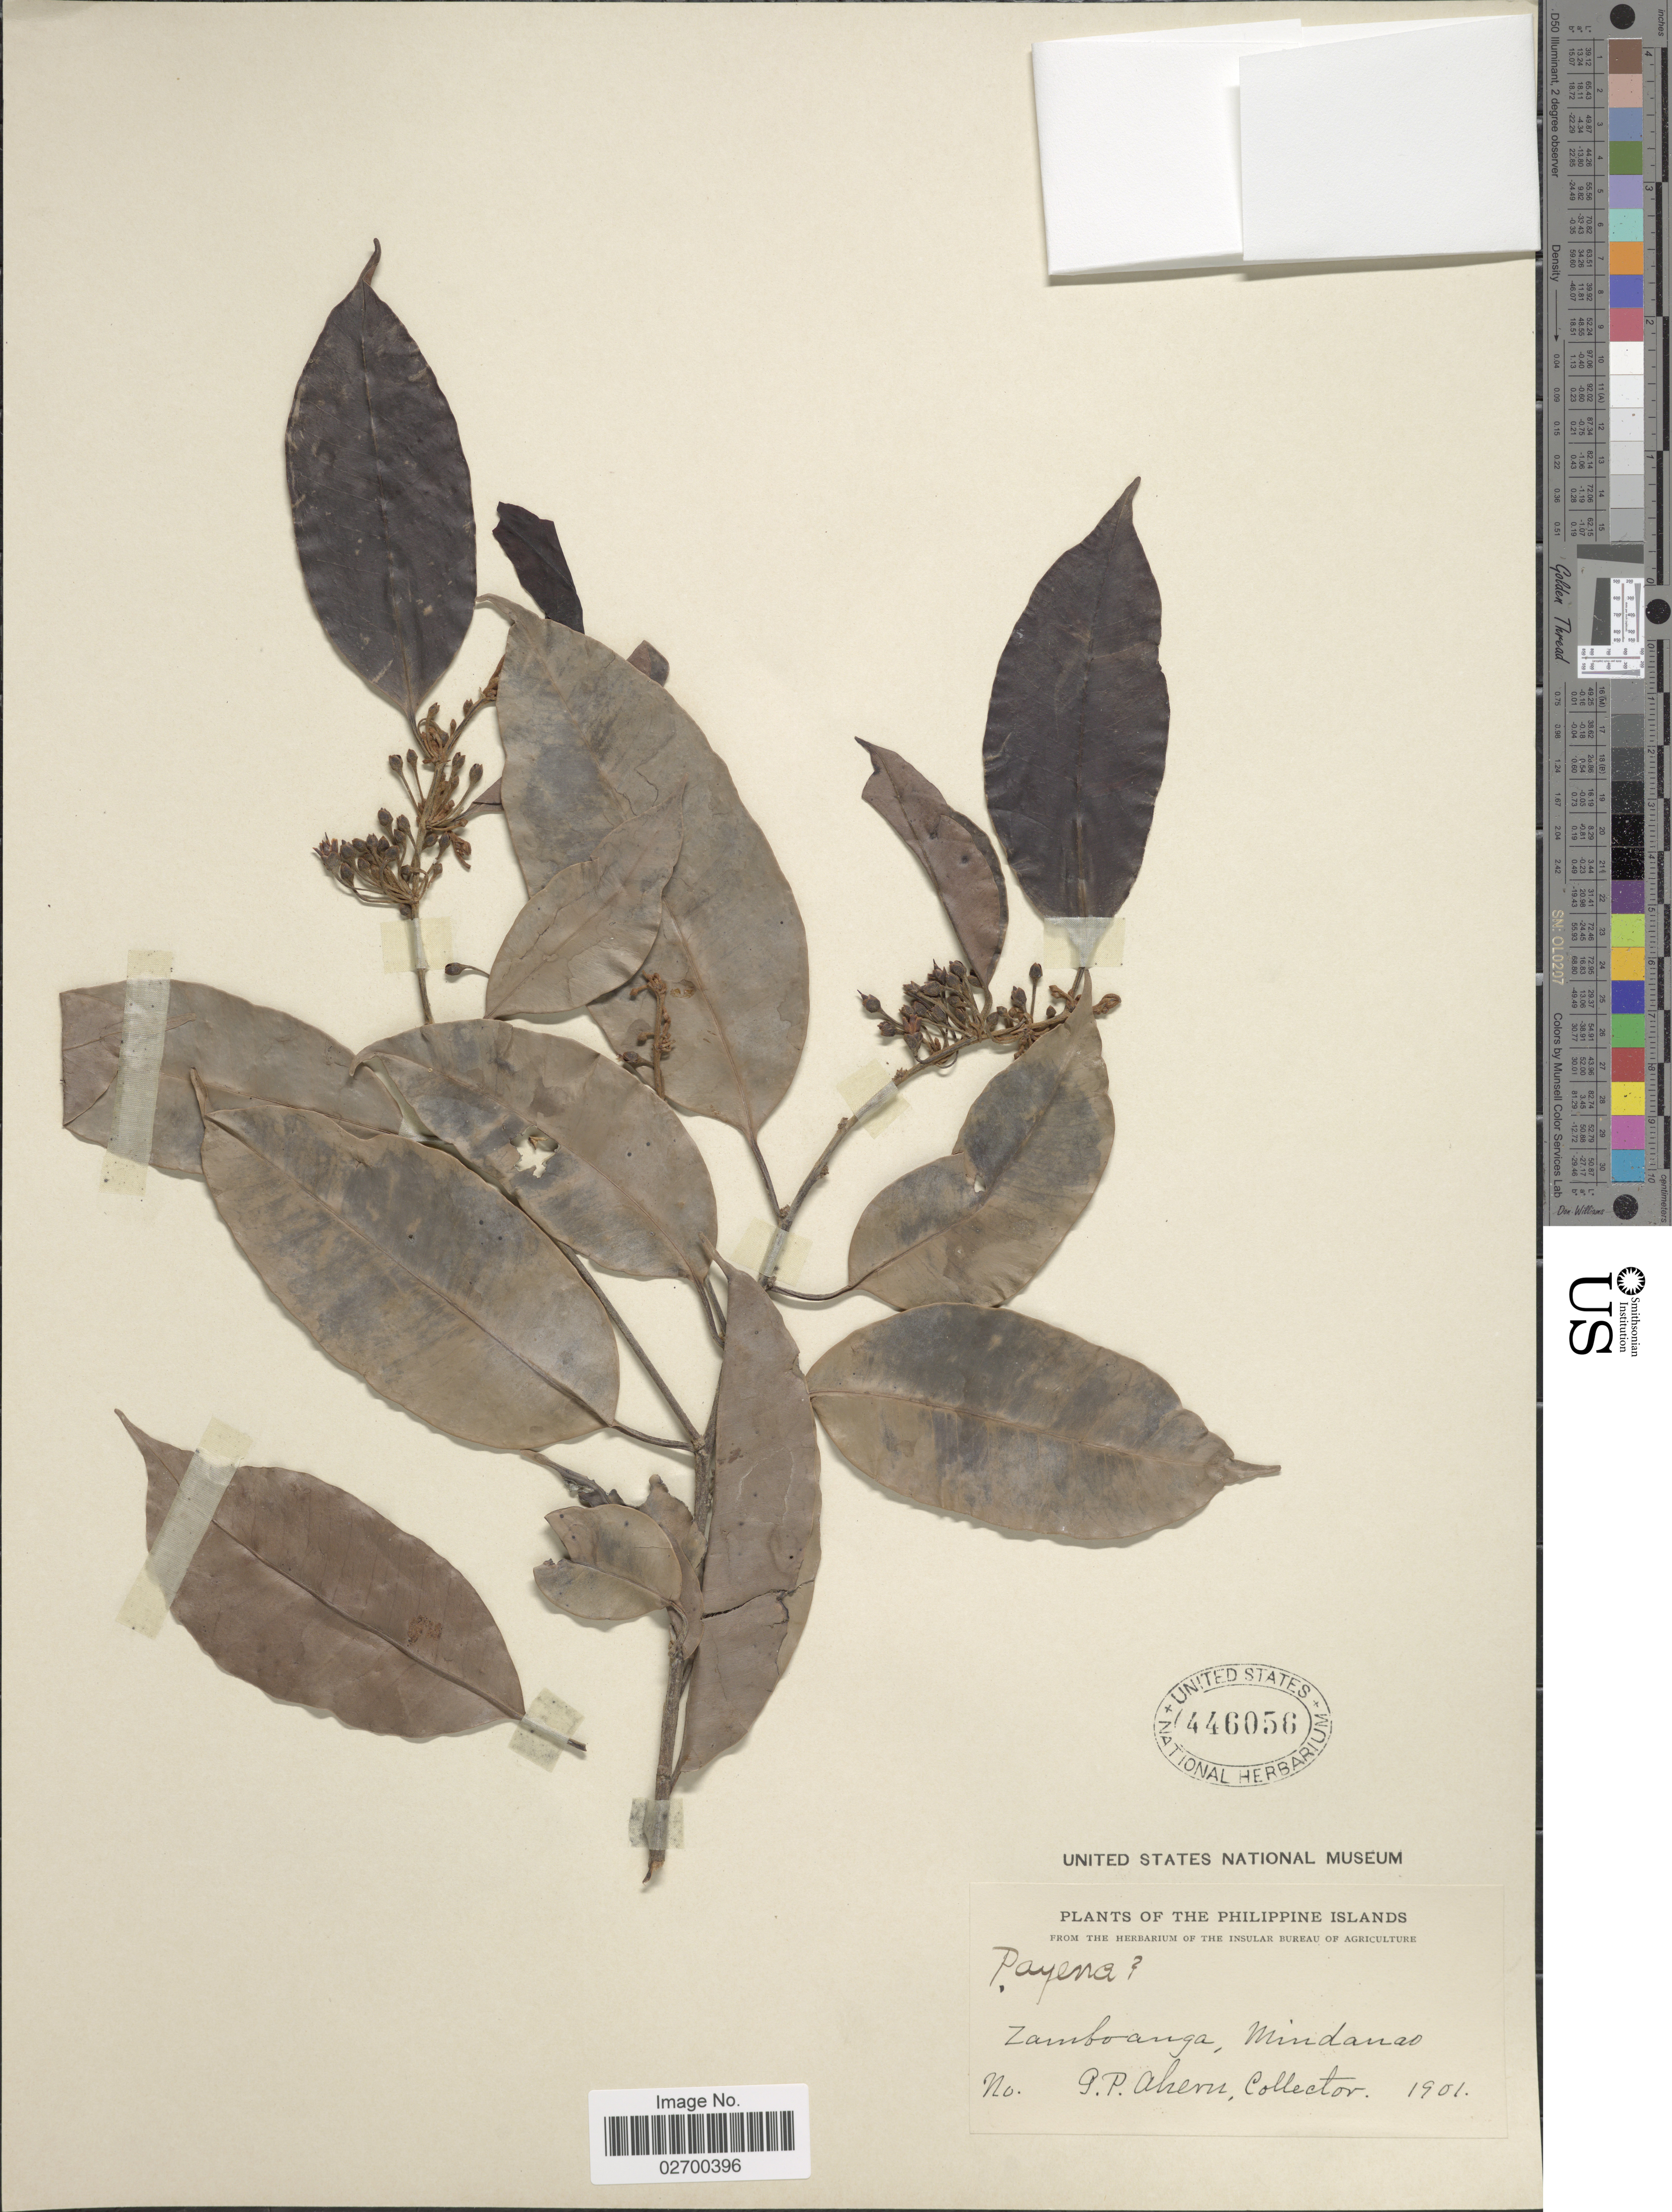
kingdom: Plantae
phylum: Tracheophyta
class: Magnoliopsida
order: Ericales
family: Sapotaceae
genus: Payena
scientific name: Payena sp.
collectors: G. Ahern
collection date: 1901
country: Philippines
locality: Zamboanga, Mindanao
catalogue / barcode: US 446056